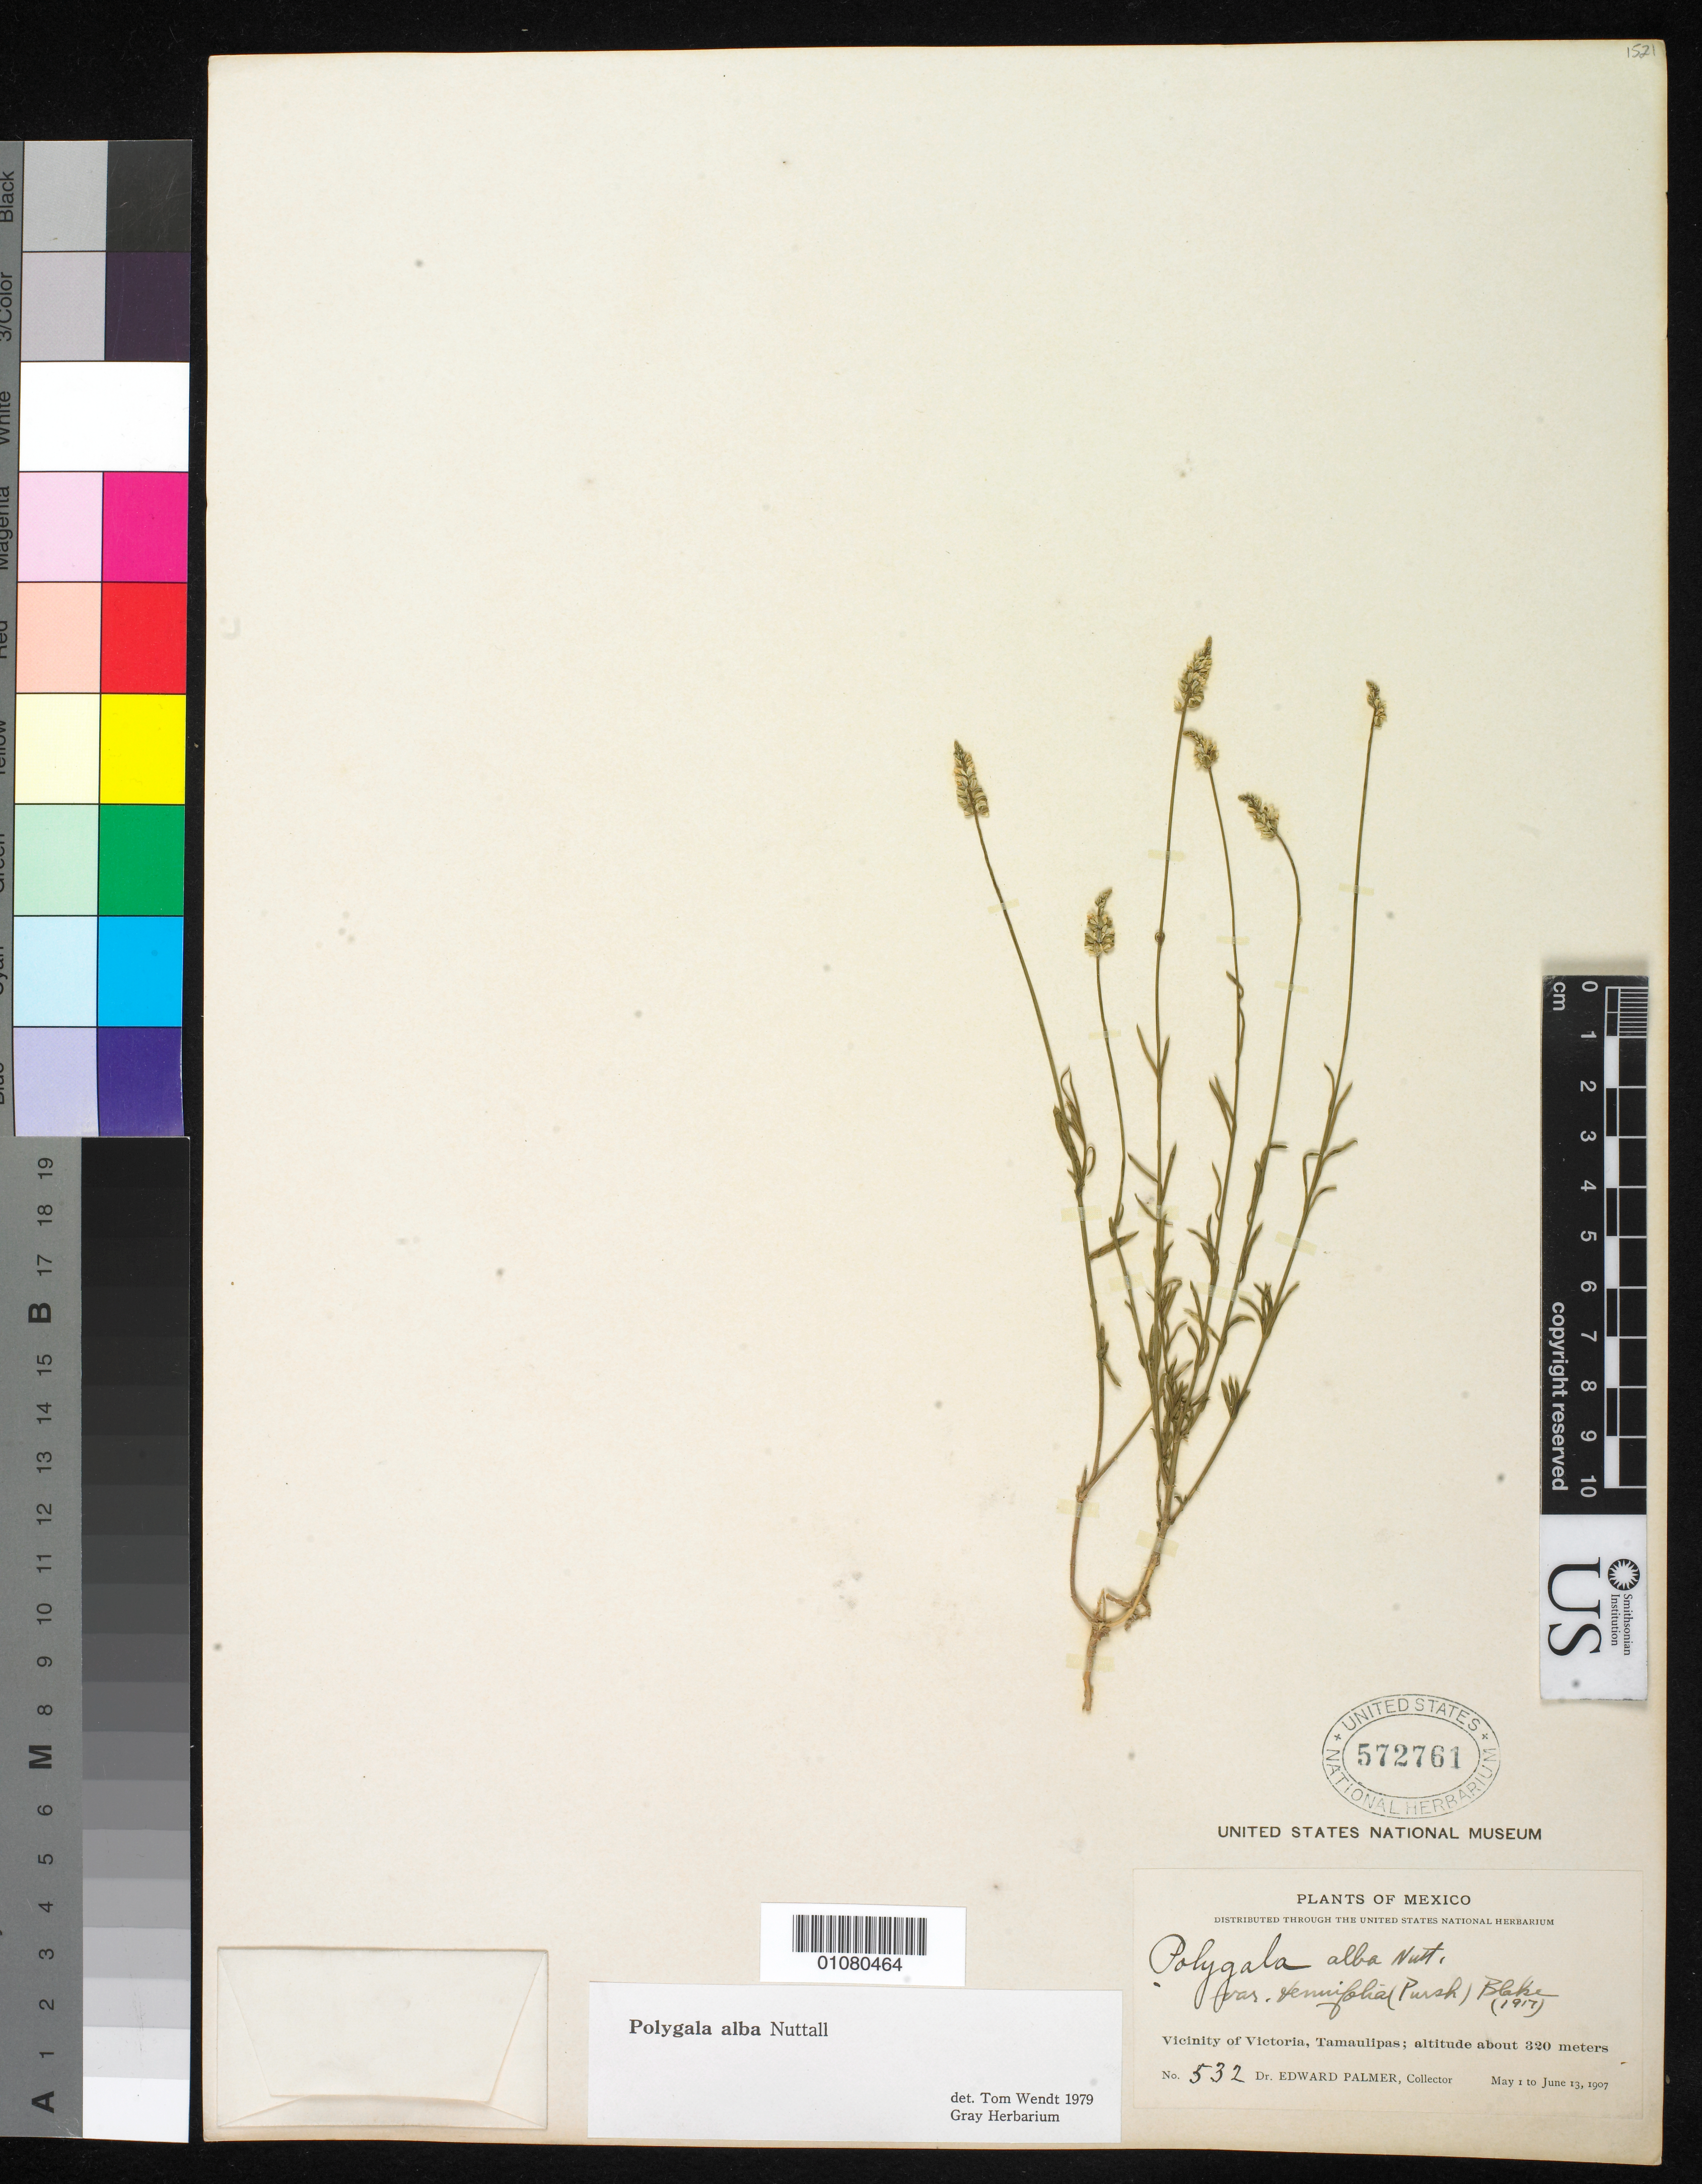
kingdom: Plantae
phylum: Tracheophyta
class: Magnoliopsida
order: Fabales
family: Polygalaceae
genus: Polygala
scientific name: Polygala alba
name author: Nutt.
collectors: E. Palmer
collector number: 532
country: Mexico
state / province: Tamaulipas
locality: Victoria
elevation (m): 320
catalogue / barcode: US 572761